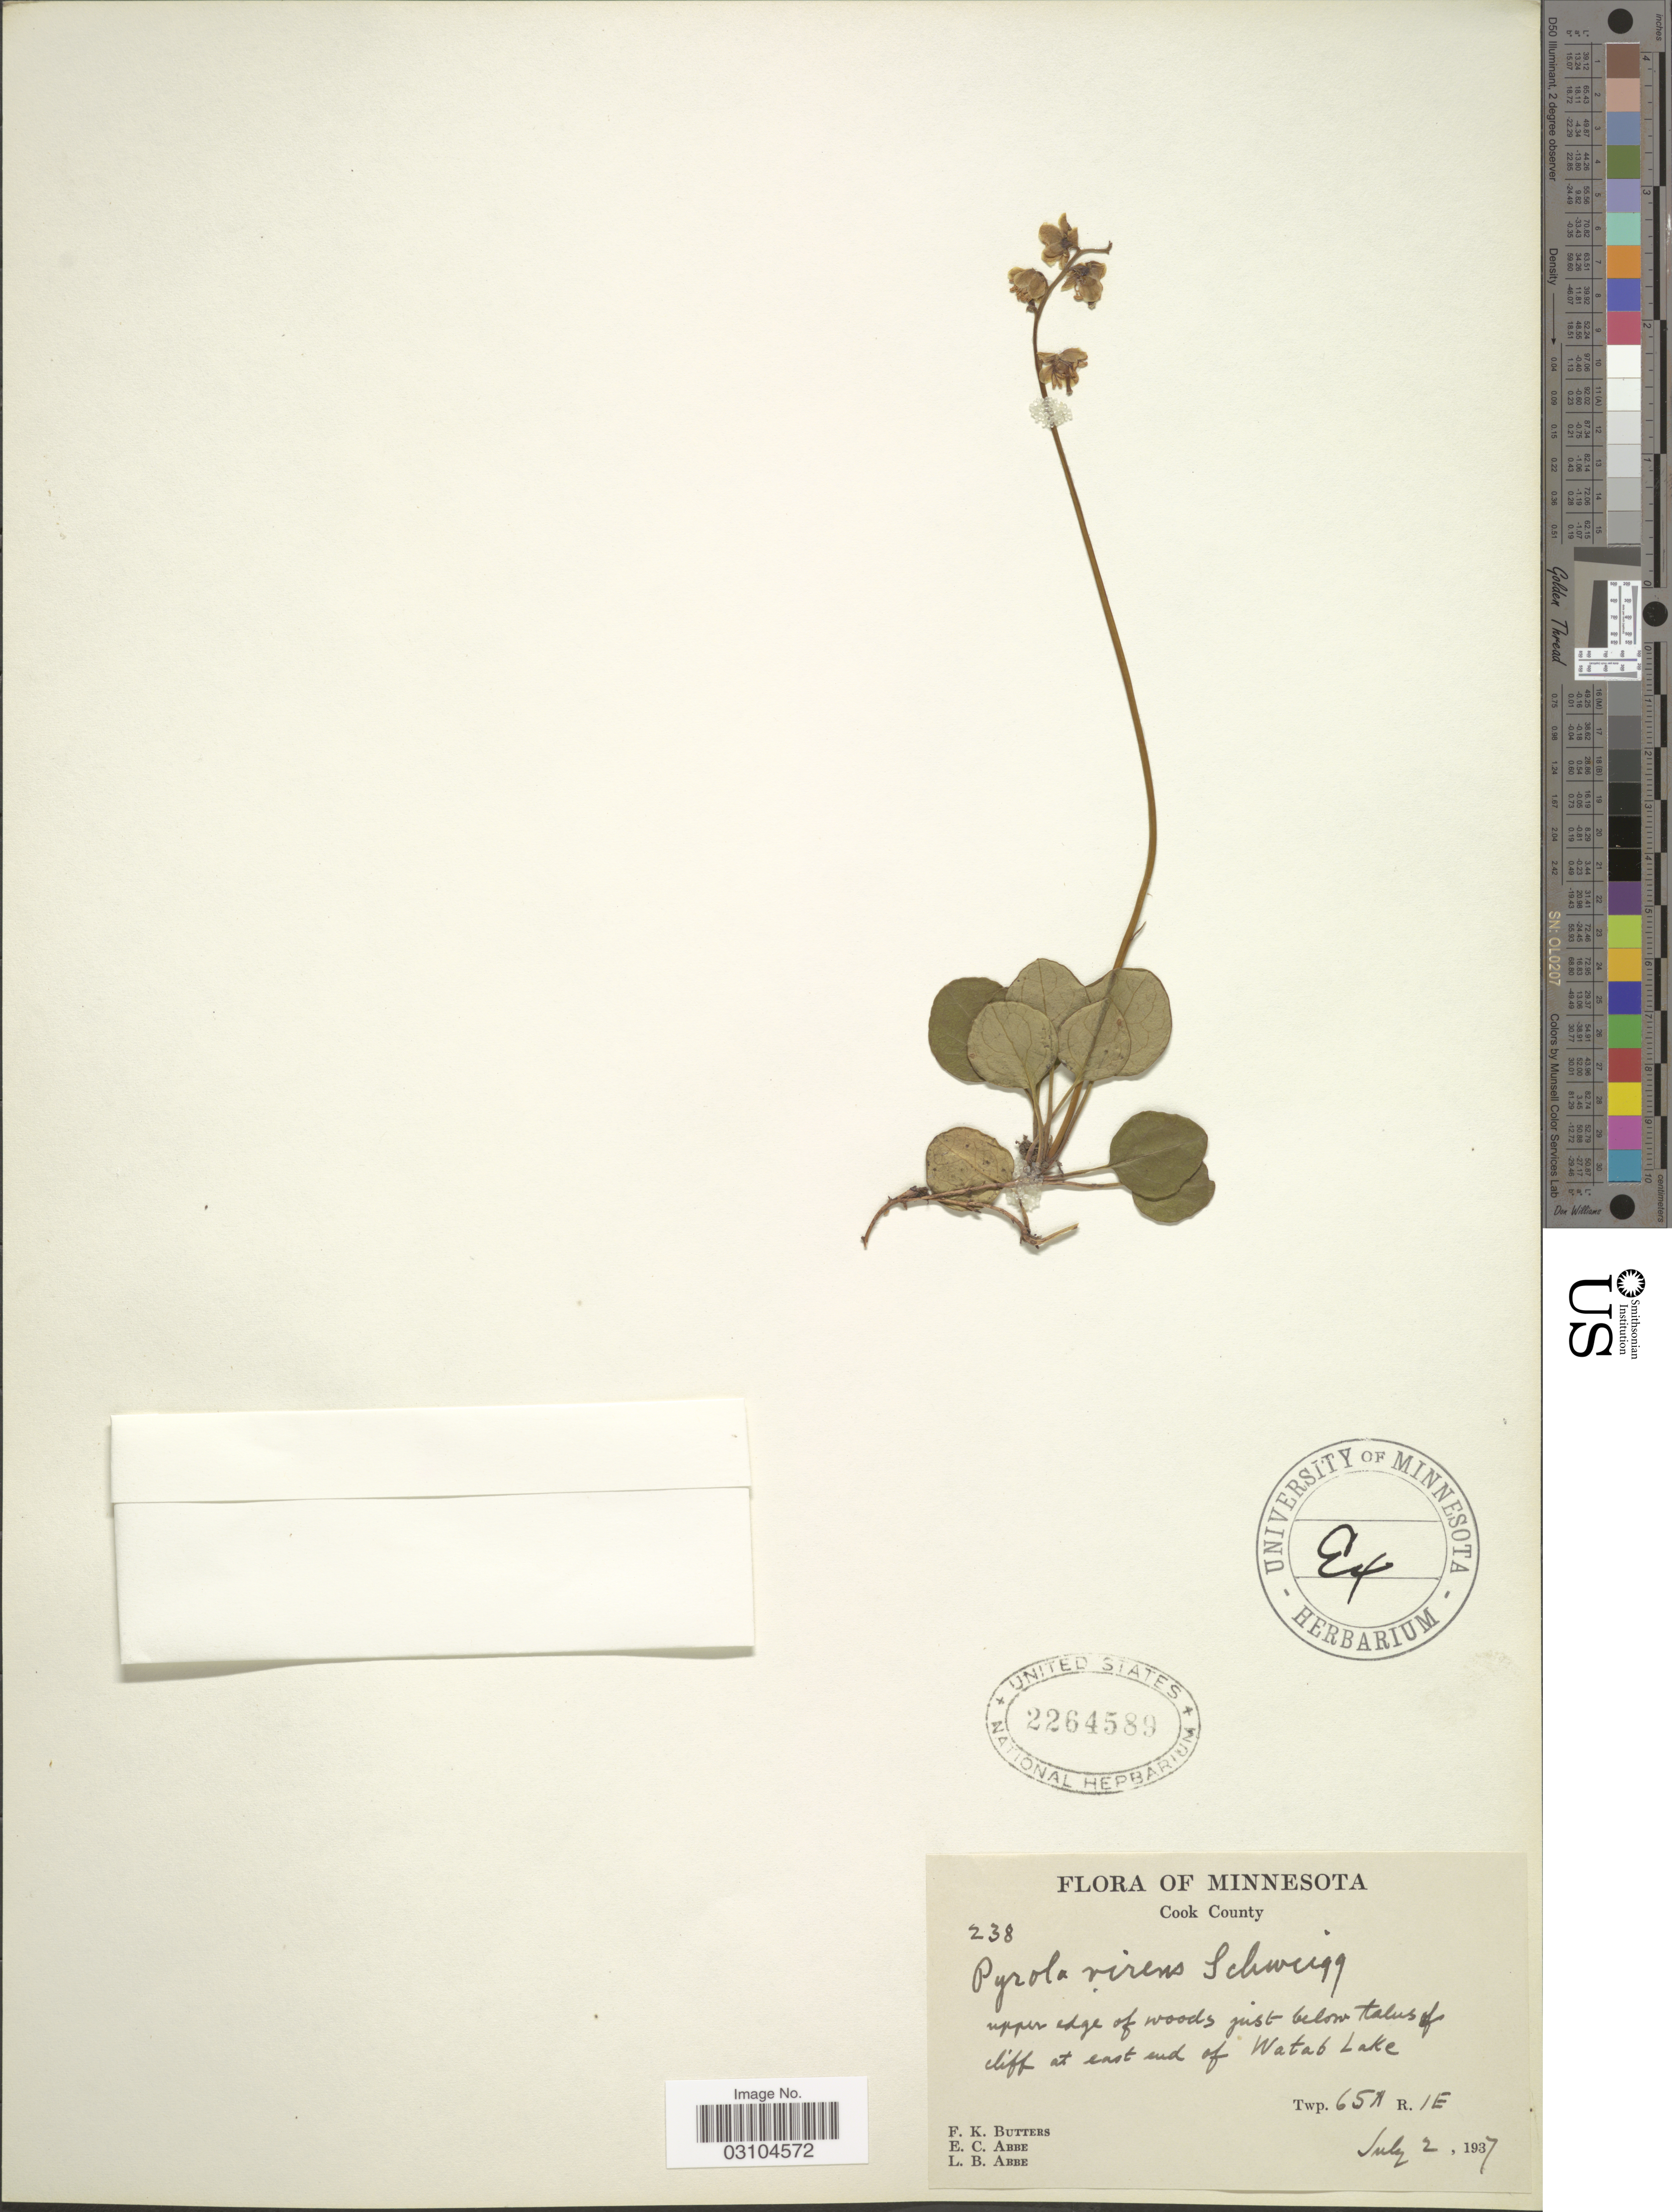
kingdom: Plantae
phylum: Tracheophyta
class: Magnoliopsida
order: Ericales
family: Ericaceae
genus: Pyrola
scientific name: Pyrola virens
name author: Schweigg.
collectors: F. K. Butters, E. C. Abbe & L. B. Abbe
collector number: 238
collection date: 1937-07-02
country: United States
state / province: Minnesota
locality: Cook County. East end of Watab Lake. Twp. 65N R1E.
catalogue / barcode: US 2264589